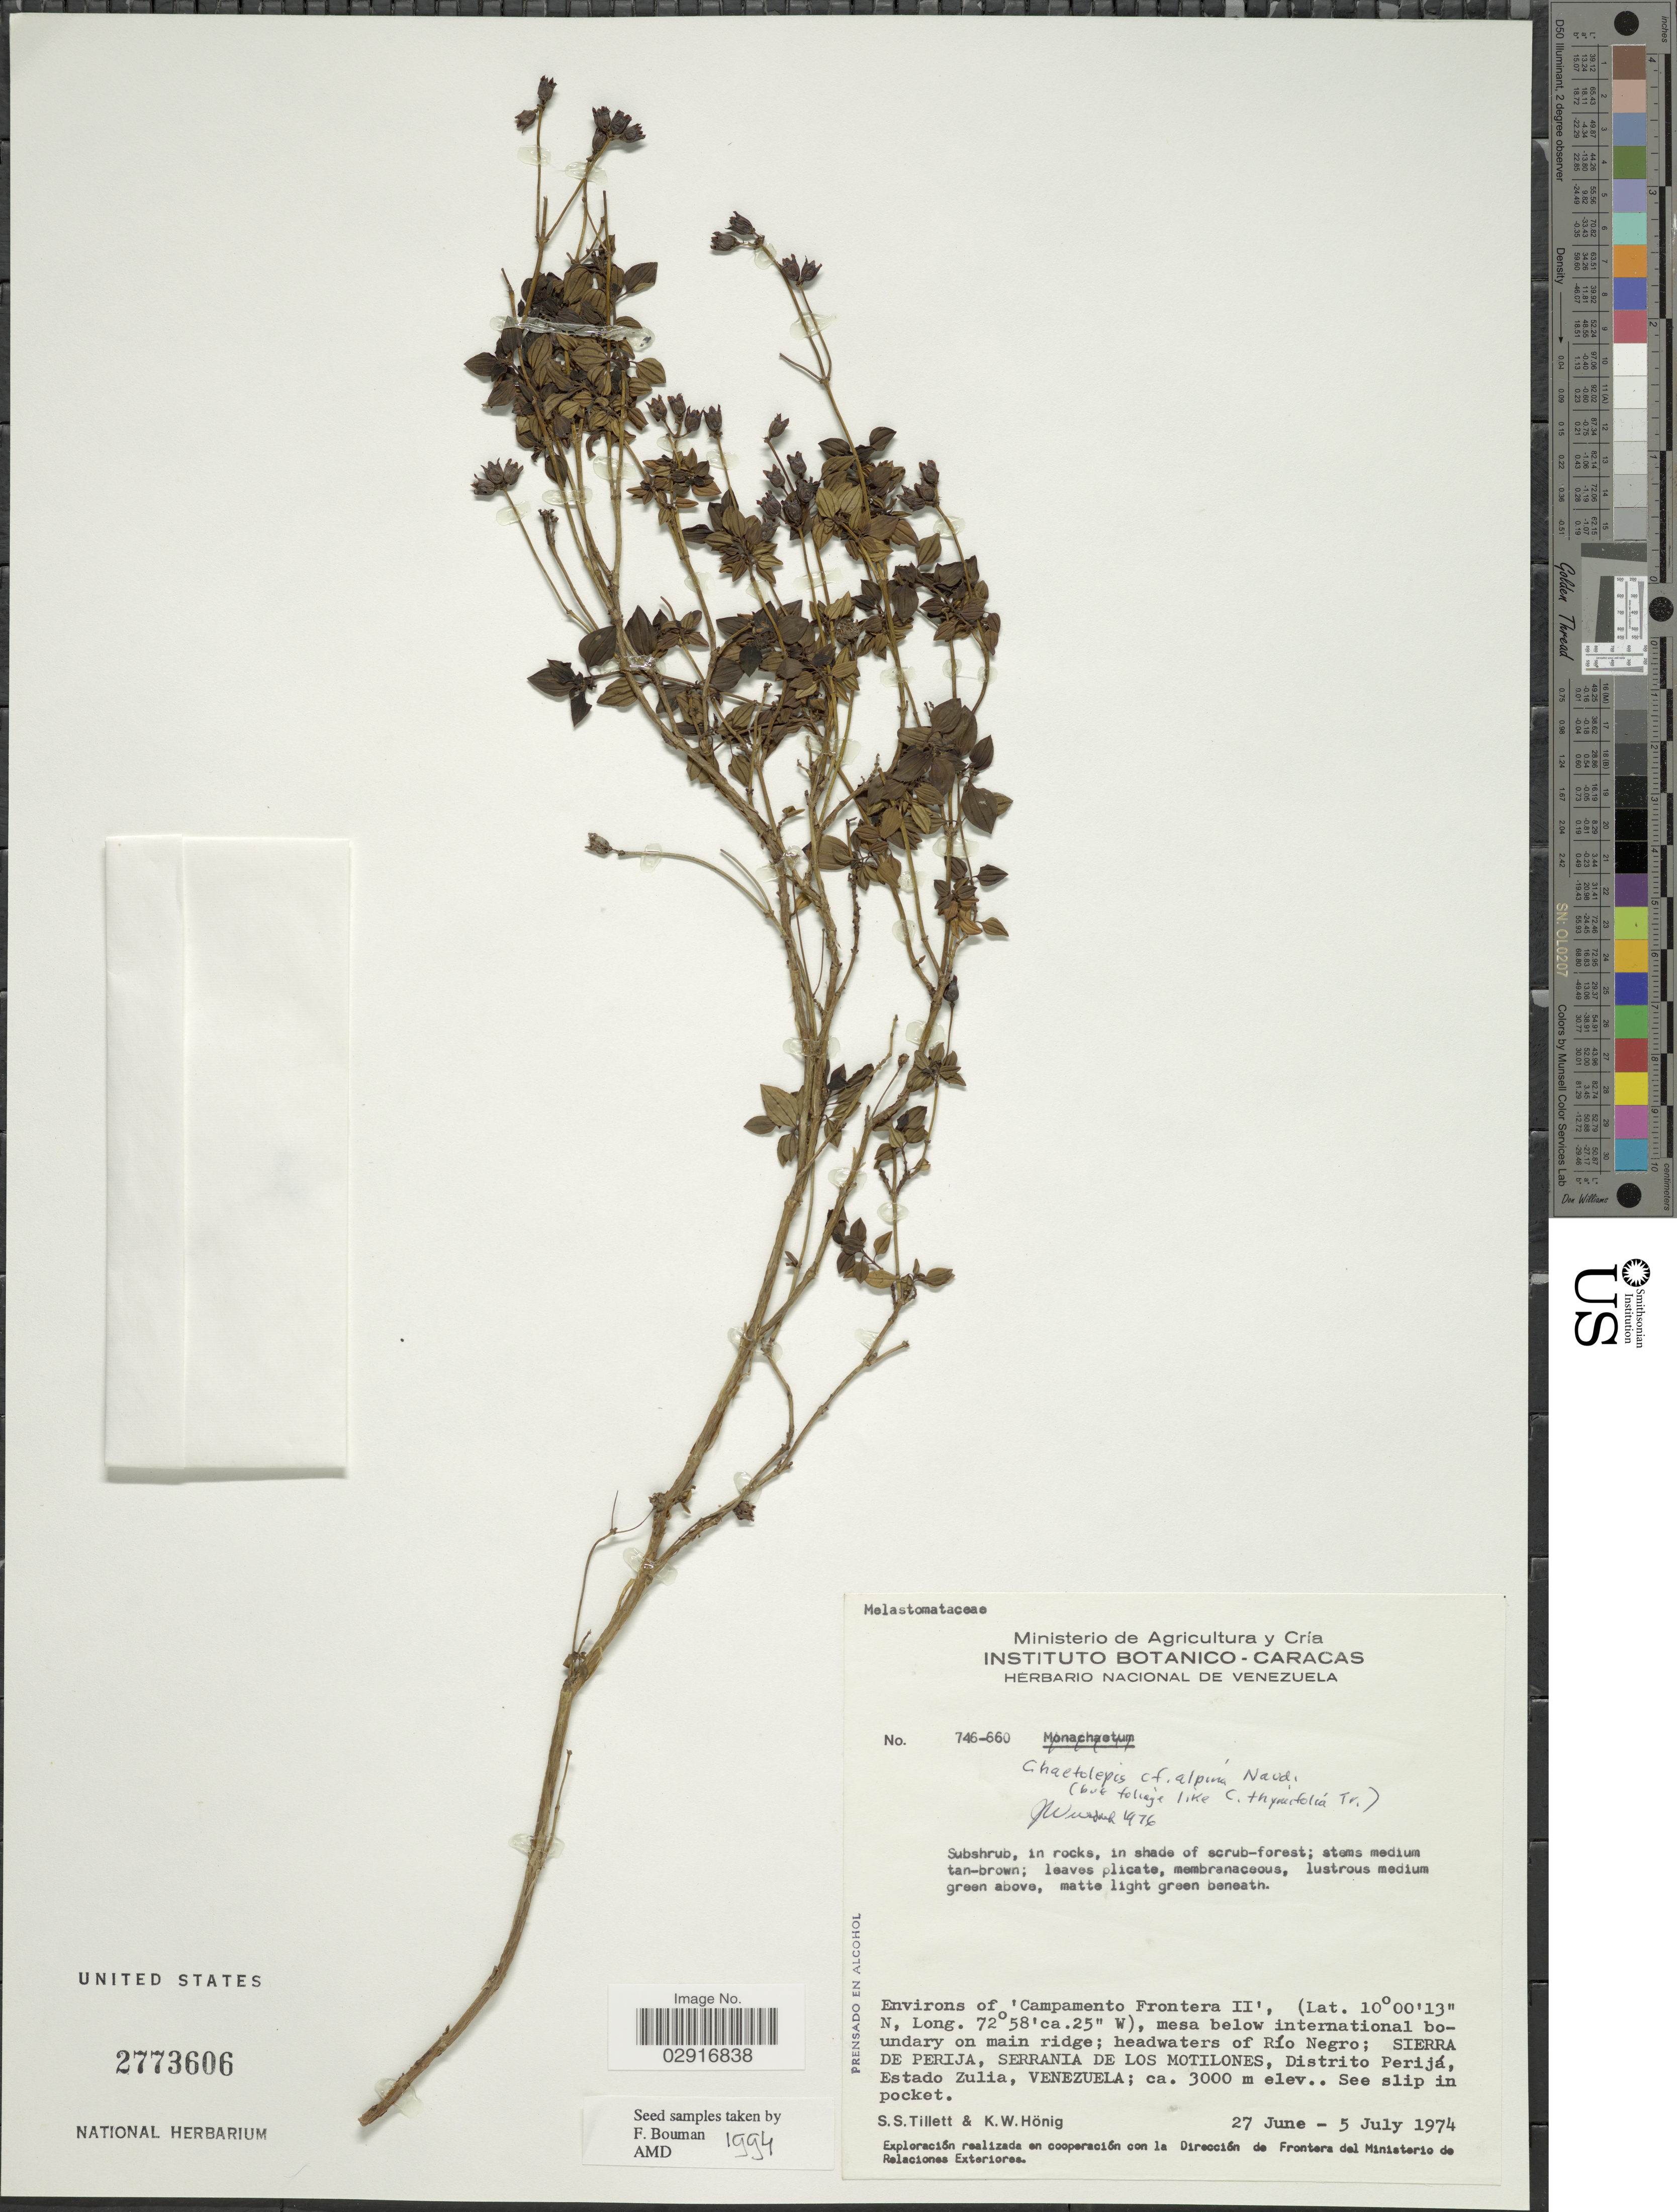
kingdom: Plantae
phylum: Tracheophyta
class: Magnoliopsida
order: Myrtales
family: Melastomataceae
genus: Chaetolepis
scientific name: Chaetolepis alpina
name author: Naudin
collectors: S. S. Tillett & K. Hönig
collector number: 746-660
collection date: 1974-06-27/1974-07-05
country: Venezuela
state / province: Zulia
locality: Environs of 'Campamento Frontera II', mesa below international boundary on main ridge; headwaters of Río Negro; Sierra de Perija, Serrania de Los Motilones, Distrito Perijá.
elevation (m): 3000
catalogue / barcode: US 2773606